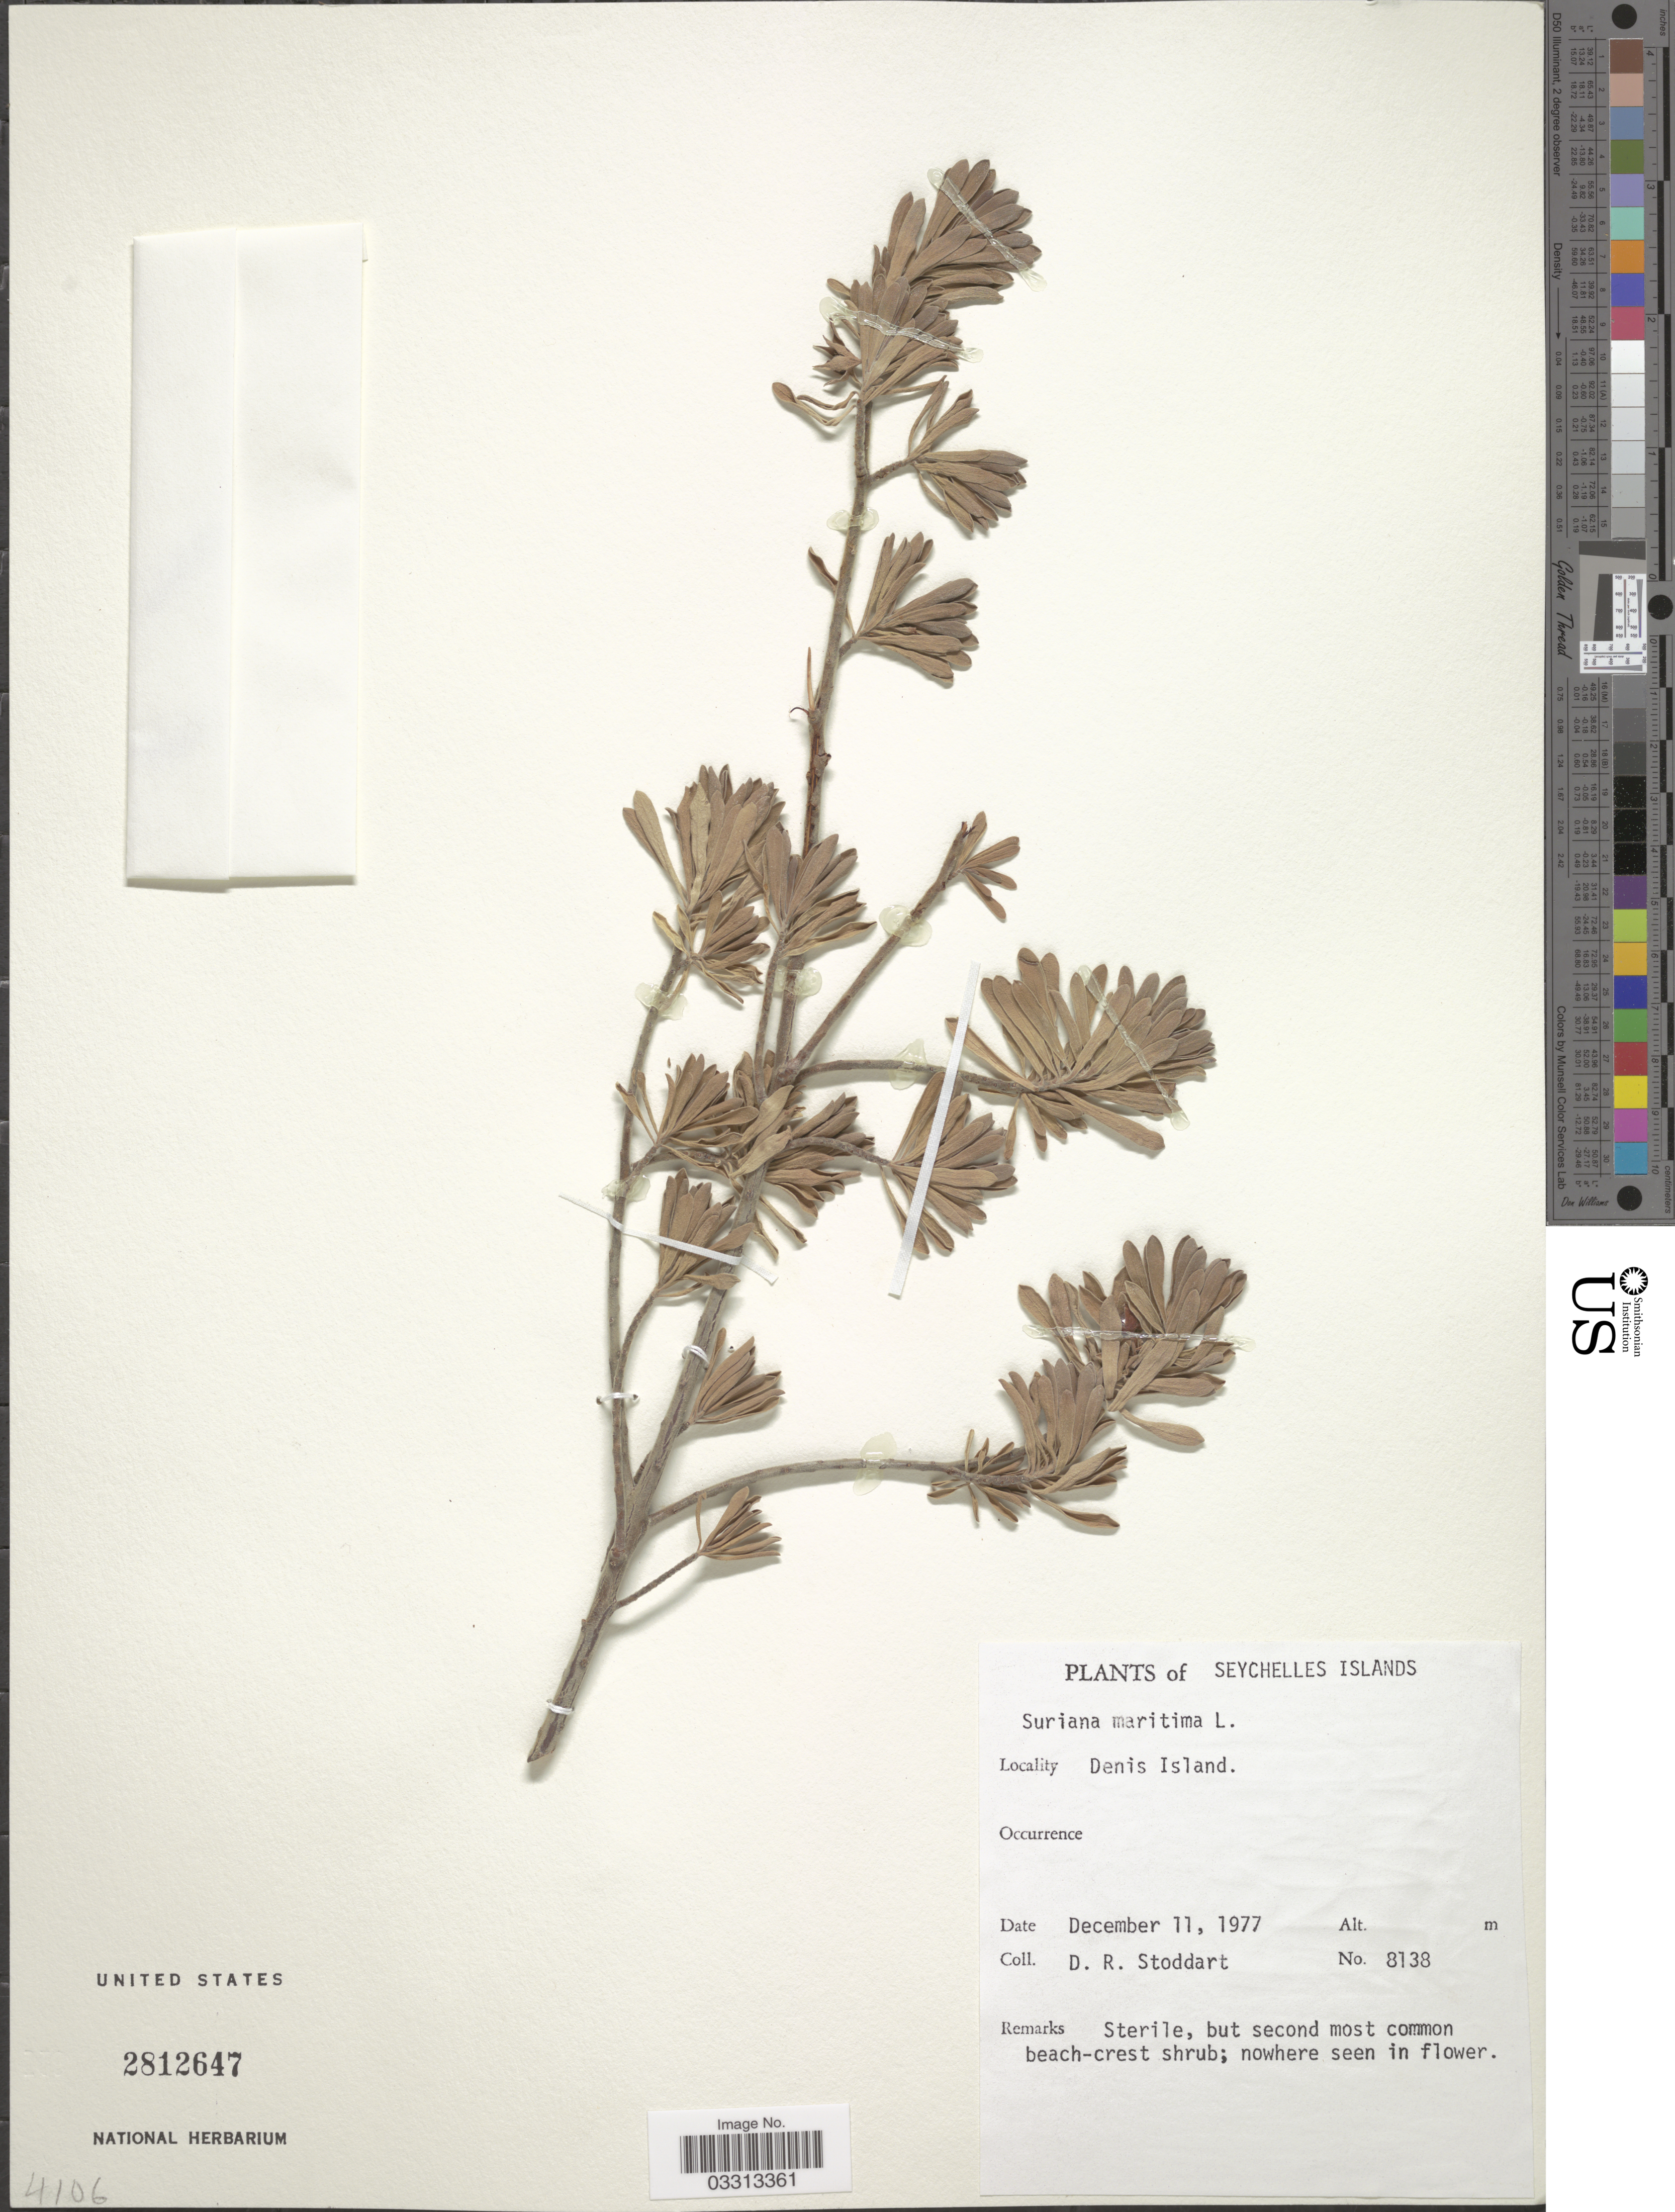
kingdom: Plantae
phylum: Tracheophyta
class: Magnoliopsida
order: Fabales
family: Surianaceae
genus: Suriana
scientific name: Suriana maritima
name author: L.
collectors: D. R. Stoddart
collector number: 8138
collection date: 1977-12-11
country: Seychelles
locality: Denis Island.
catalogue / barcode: US 2812647